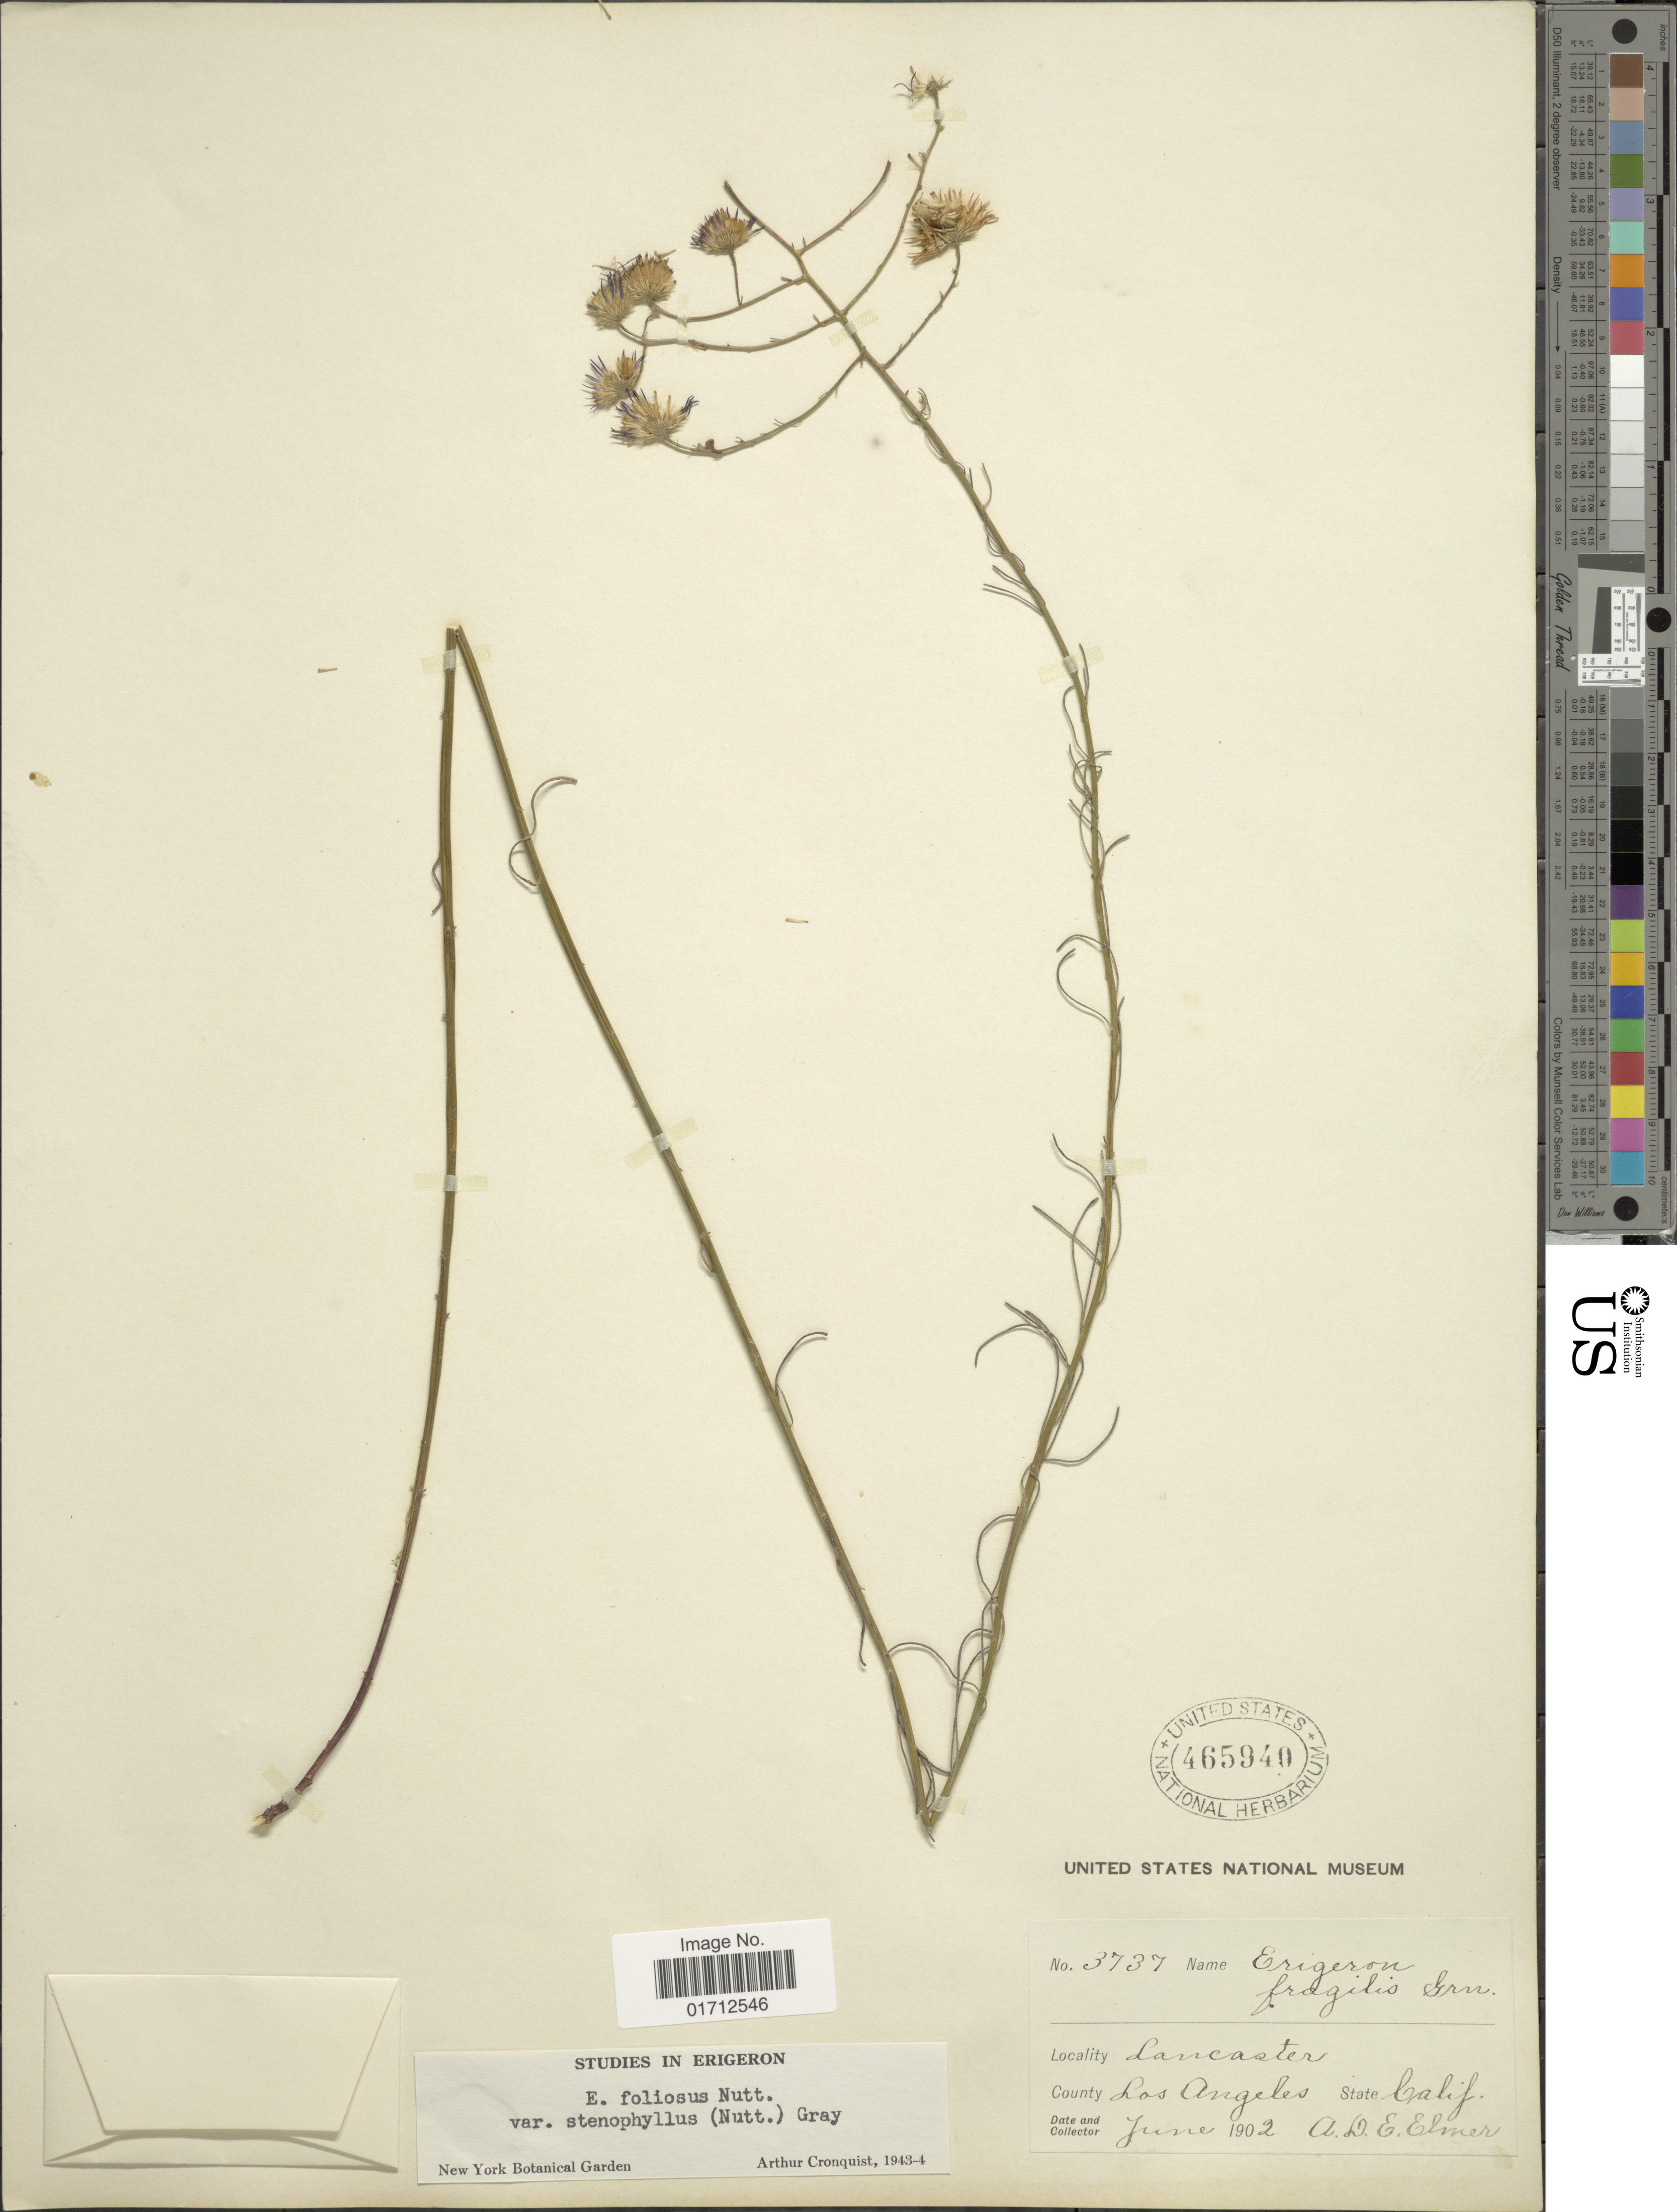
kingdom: Plantae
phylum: Tracheophyta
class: Magnoliopsida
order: Asterales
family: Asteraceae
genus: Erigeron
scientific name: Erigeron foliosus var. stenophyllus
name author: Nutt.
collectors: A. D. E. Elmer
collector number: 3737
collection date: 1902-06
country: United States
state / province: California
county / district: Los Angeles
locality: County: Los Angeles, Lancaster.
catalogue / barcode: US 465940